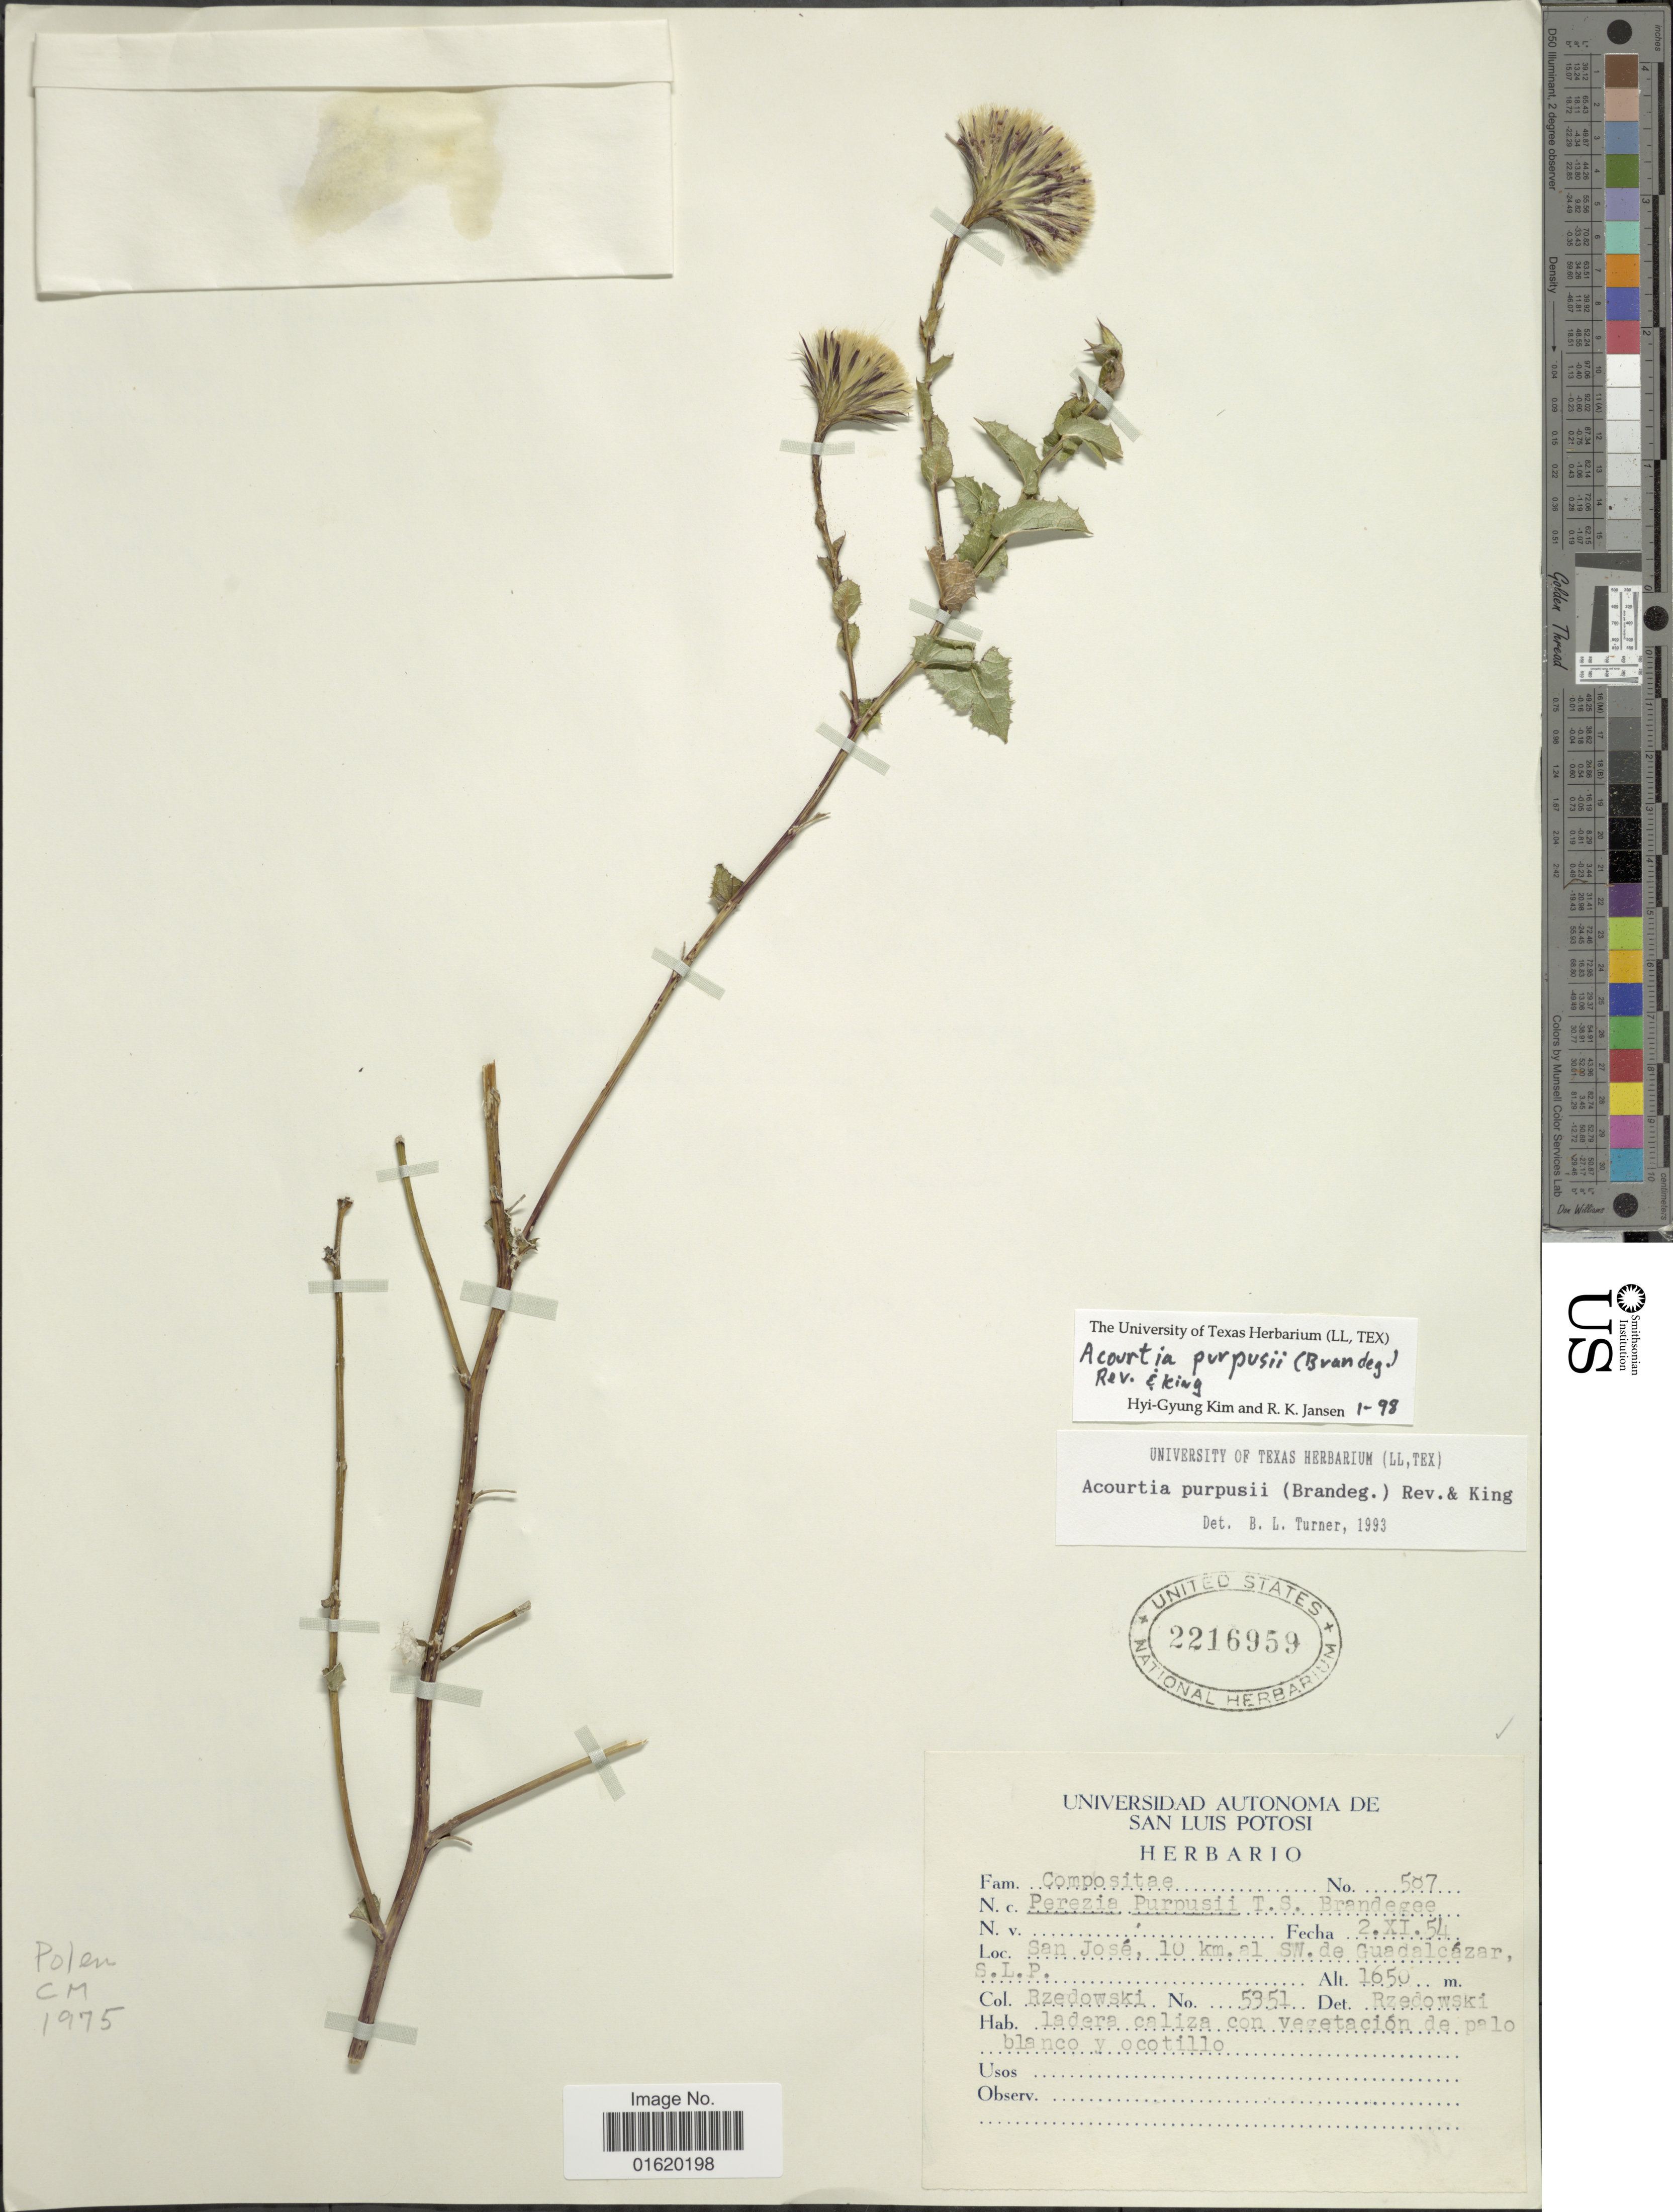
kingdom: Plantae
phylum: Tracheophyta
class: Magnoliopsida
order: Asterales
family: Asteraceae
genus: Acourtia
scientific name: Acourtia purpusii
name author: (Brandegee) Reveal & R.M. King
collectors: Rzedwoski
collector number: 5351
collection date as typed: Transcribed d/m/y: 2/11/54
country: Mexico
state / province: San Luis Potosí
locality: San José, 10 km. al al SW. de Guadalcázar, S.L.Pm ladera caliza con vegetación de palo blanco y ocotillo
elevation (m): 1650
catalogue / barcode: US 2216959